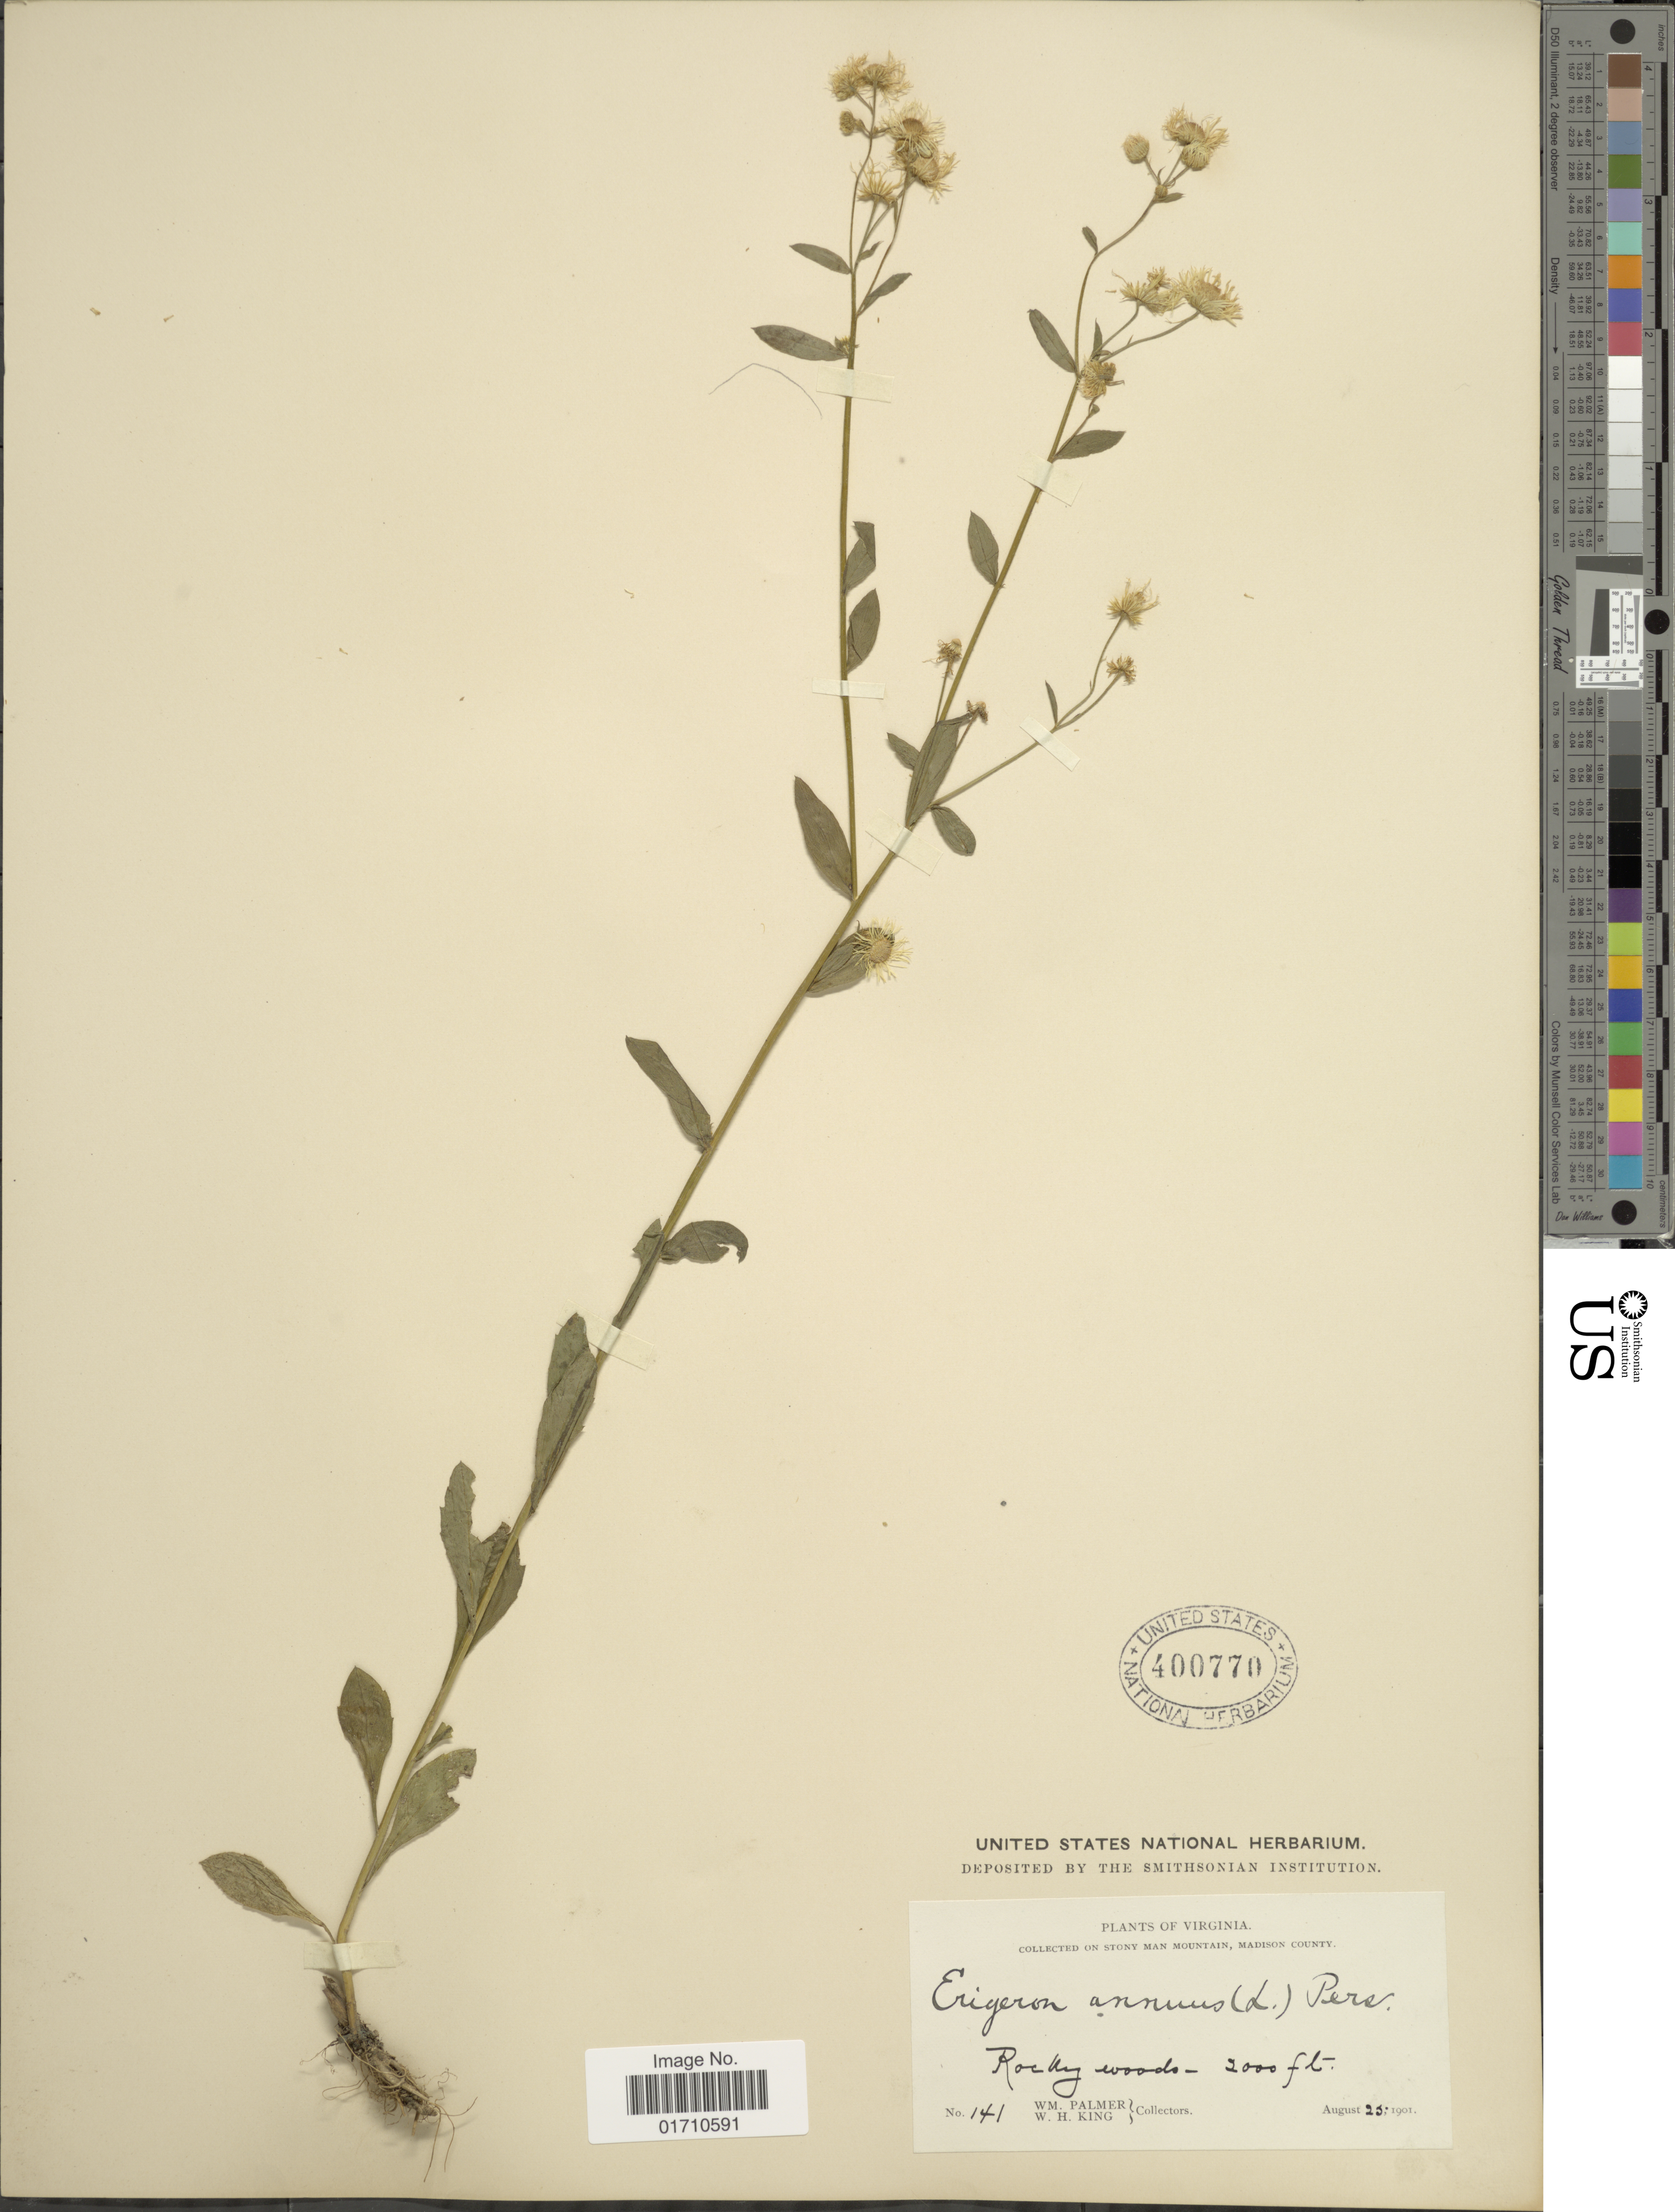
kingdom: Plantae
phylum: Tracheophyta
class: Magnoliopsida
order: Asterales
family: Asteraceae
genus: Erigeron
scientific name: Erigeron annuus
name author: (L.) Pers.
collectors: W. Palmer & W. H. King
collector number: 141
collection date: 1901-08-25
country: United States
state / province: Virginia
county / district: Page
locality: On stony man Mountain, Rocky woods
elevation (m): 610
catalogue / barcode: US 400770